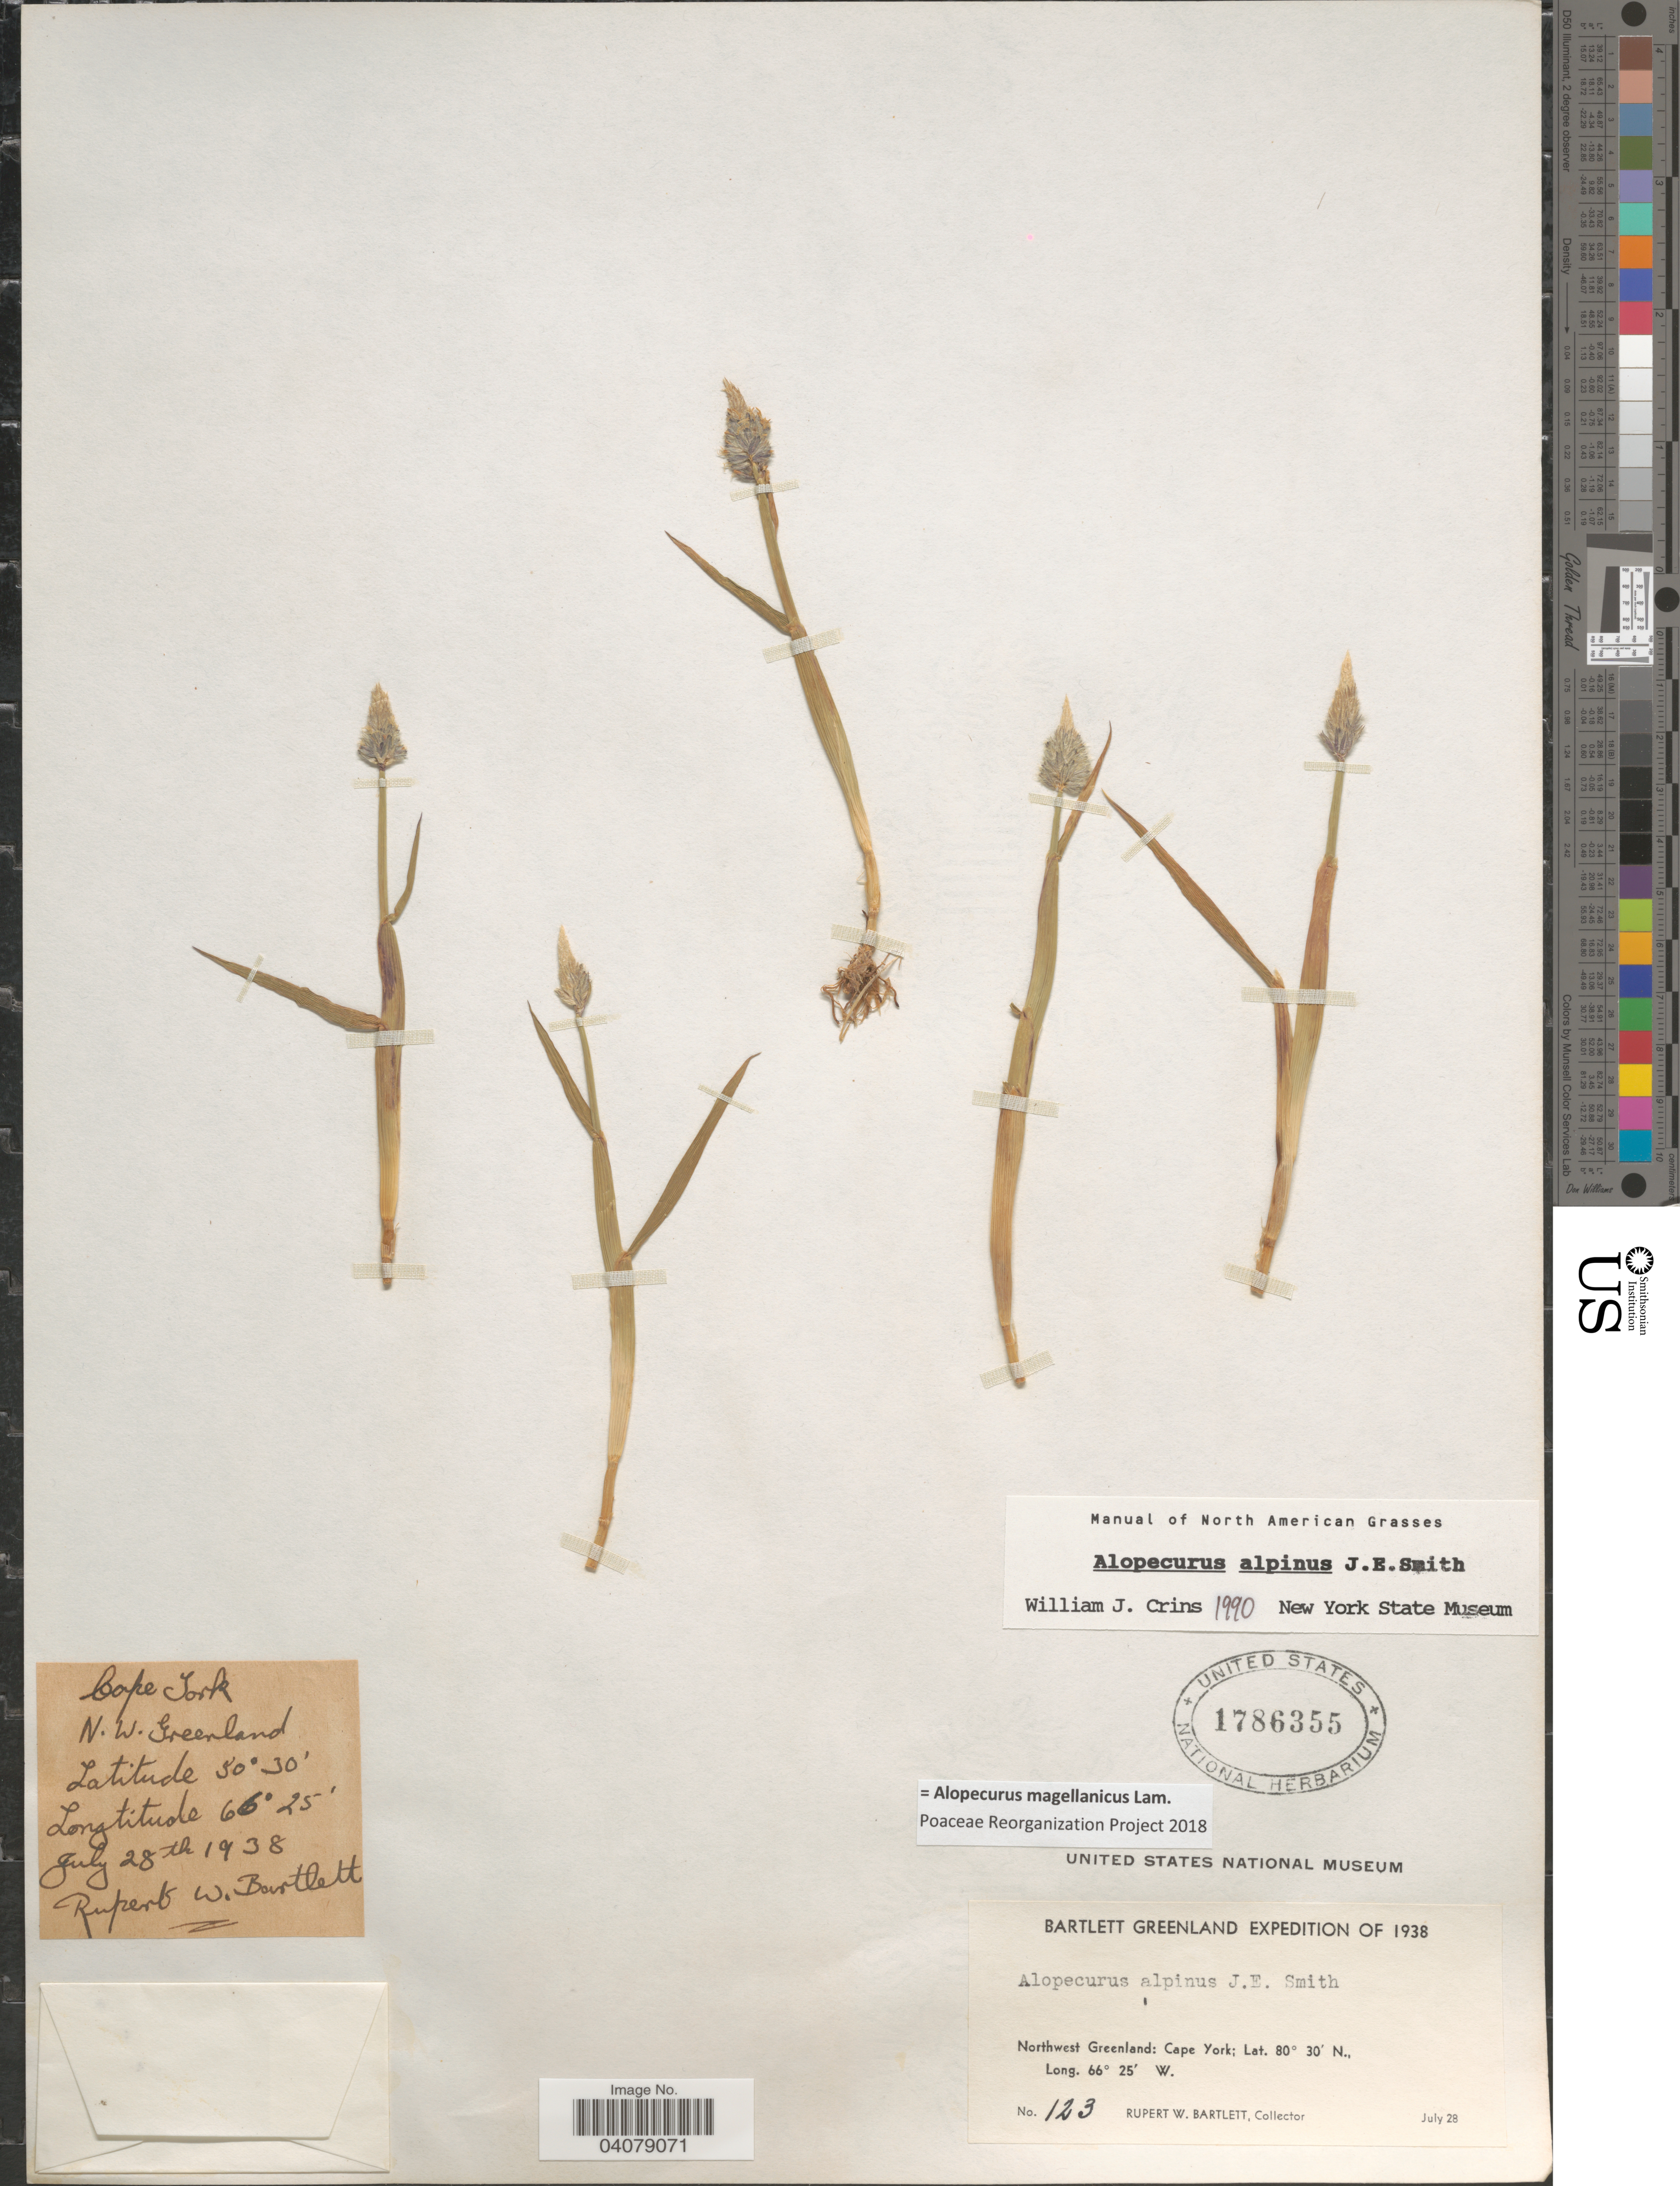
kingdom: Plantae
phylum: Tracheophyta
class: Liliopsida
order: Poales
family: Poaceae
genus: Alopecurus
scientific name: Alopecurus magellanicus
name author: Lam.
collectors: R. W. Bartlett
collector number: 123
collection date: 1938-07-28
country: Greenland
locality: Bartlett Greenland Expedition of 1938. Northwest Greenland: Cape York.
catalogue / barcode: US 1786355